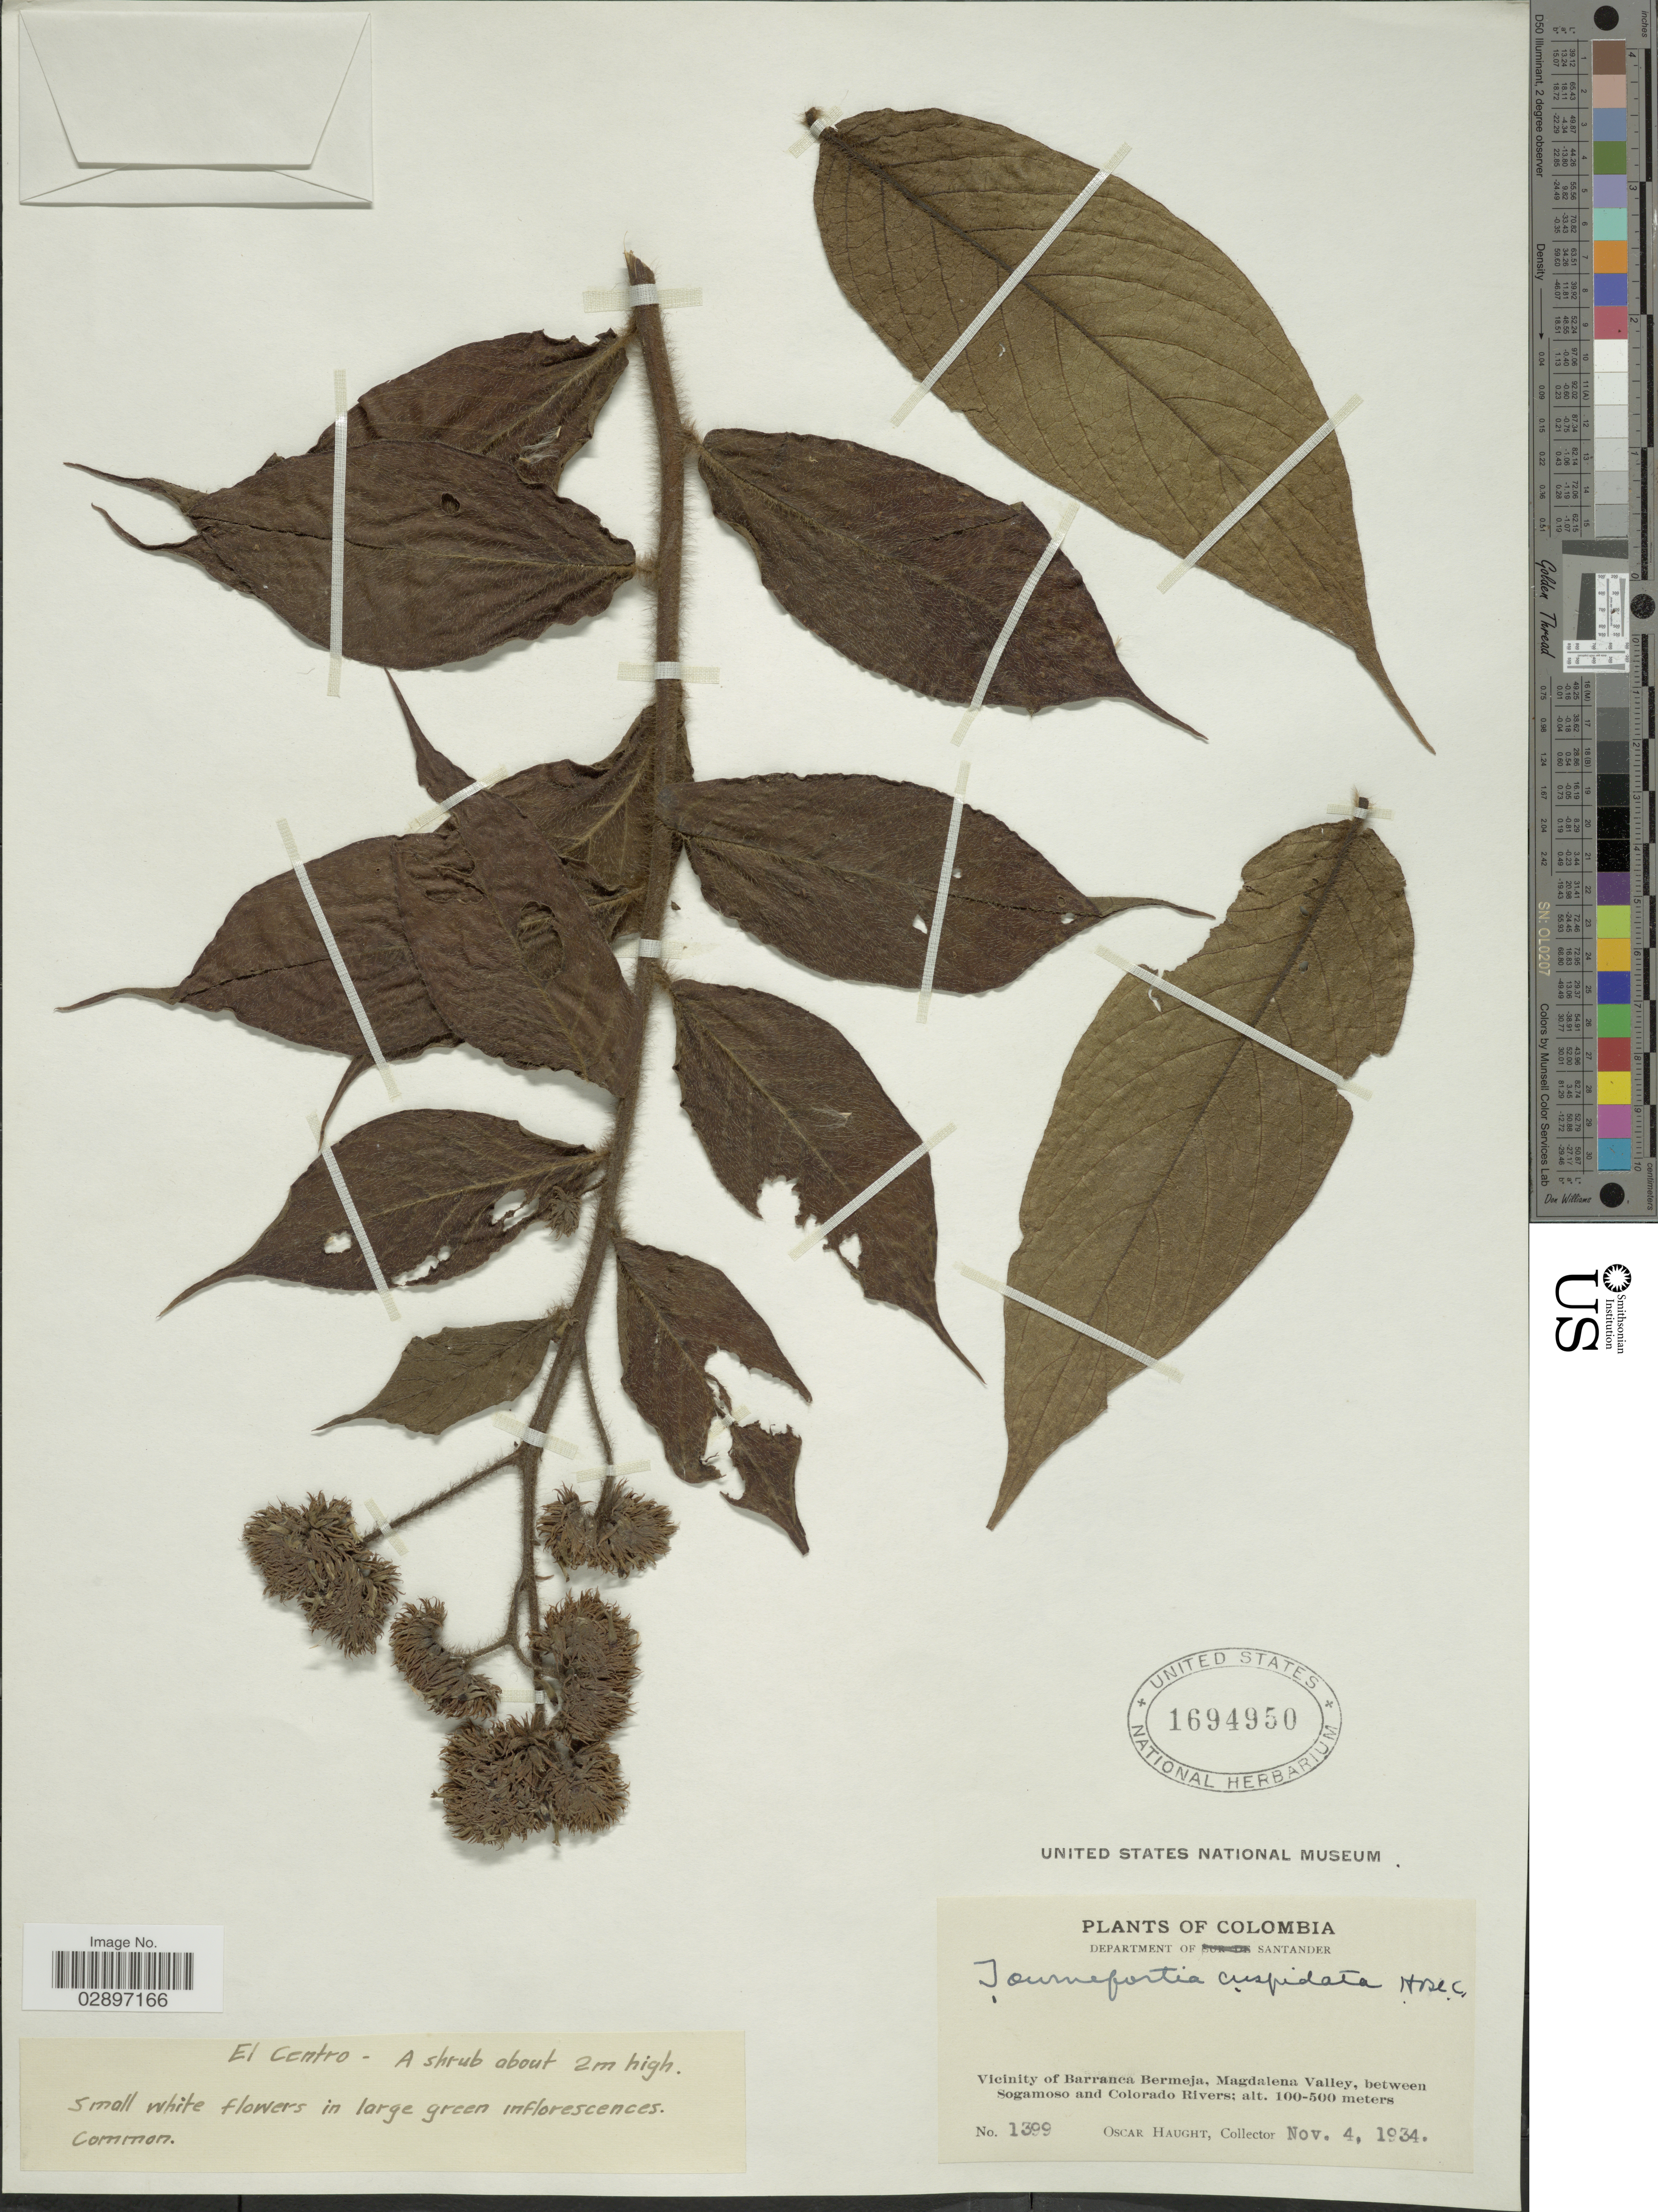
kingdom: Plantae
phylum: Tracheophyta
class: Magnoliopsida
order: Boraginales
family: Heliotropiaceae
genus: Tournefortia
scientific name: Tournefortia cuspidata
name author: Kunth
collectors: O. L. Haught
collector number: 1399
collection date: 1934-11-04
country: Colombia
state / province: Santander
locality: Vicinity of Barranca Bermeja, Magdalena Valley, between Sogamoso and Colorado Rivers.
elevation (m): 100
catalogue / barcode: US 1694950